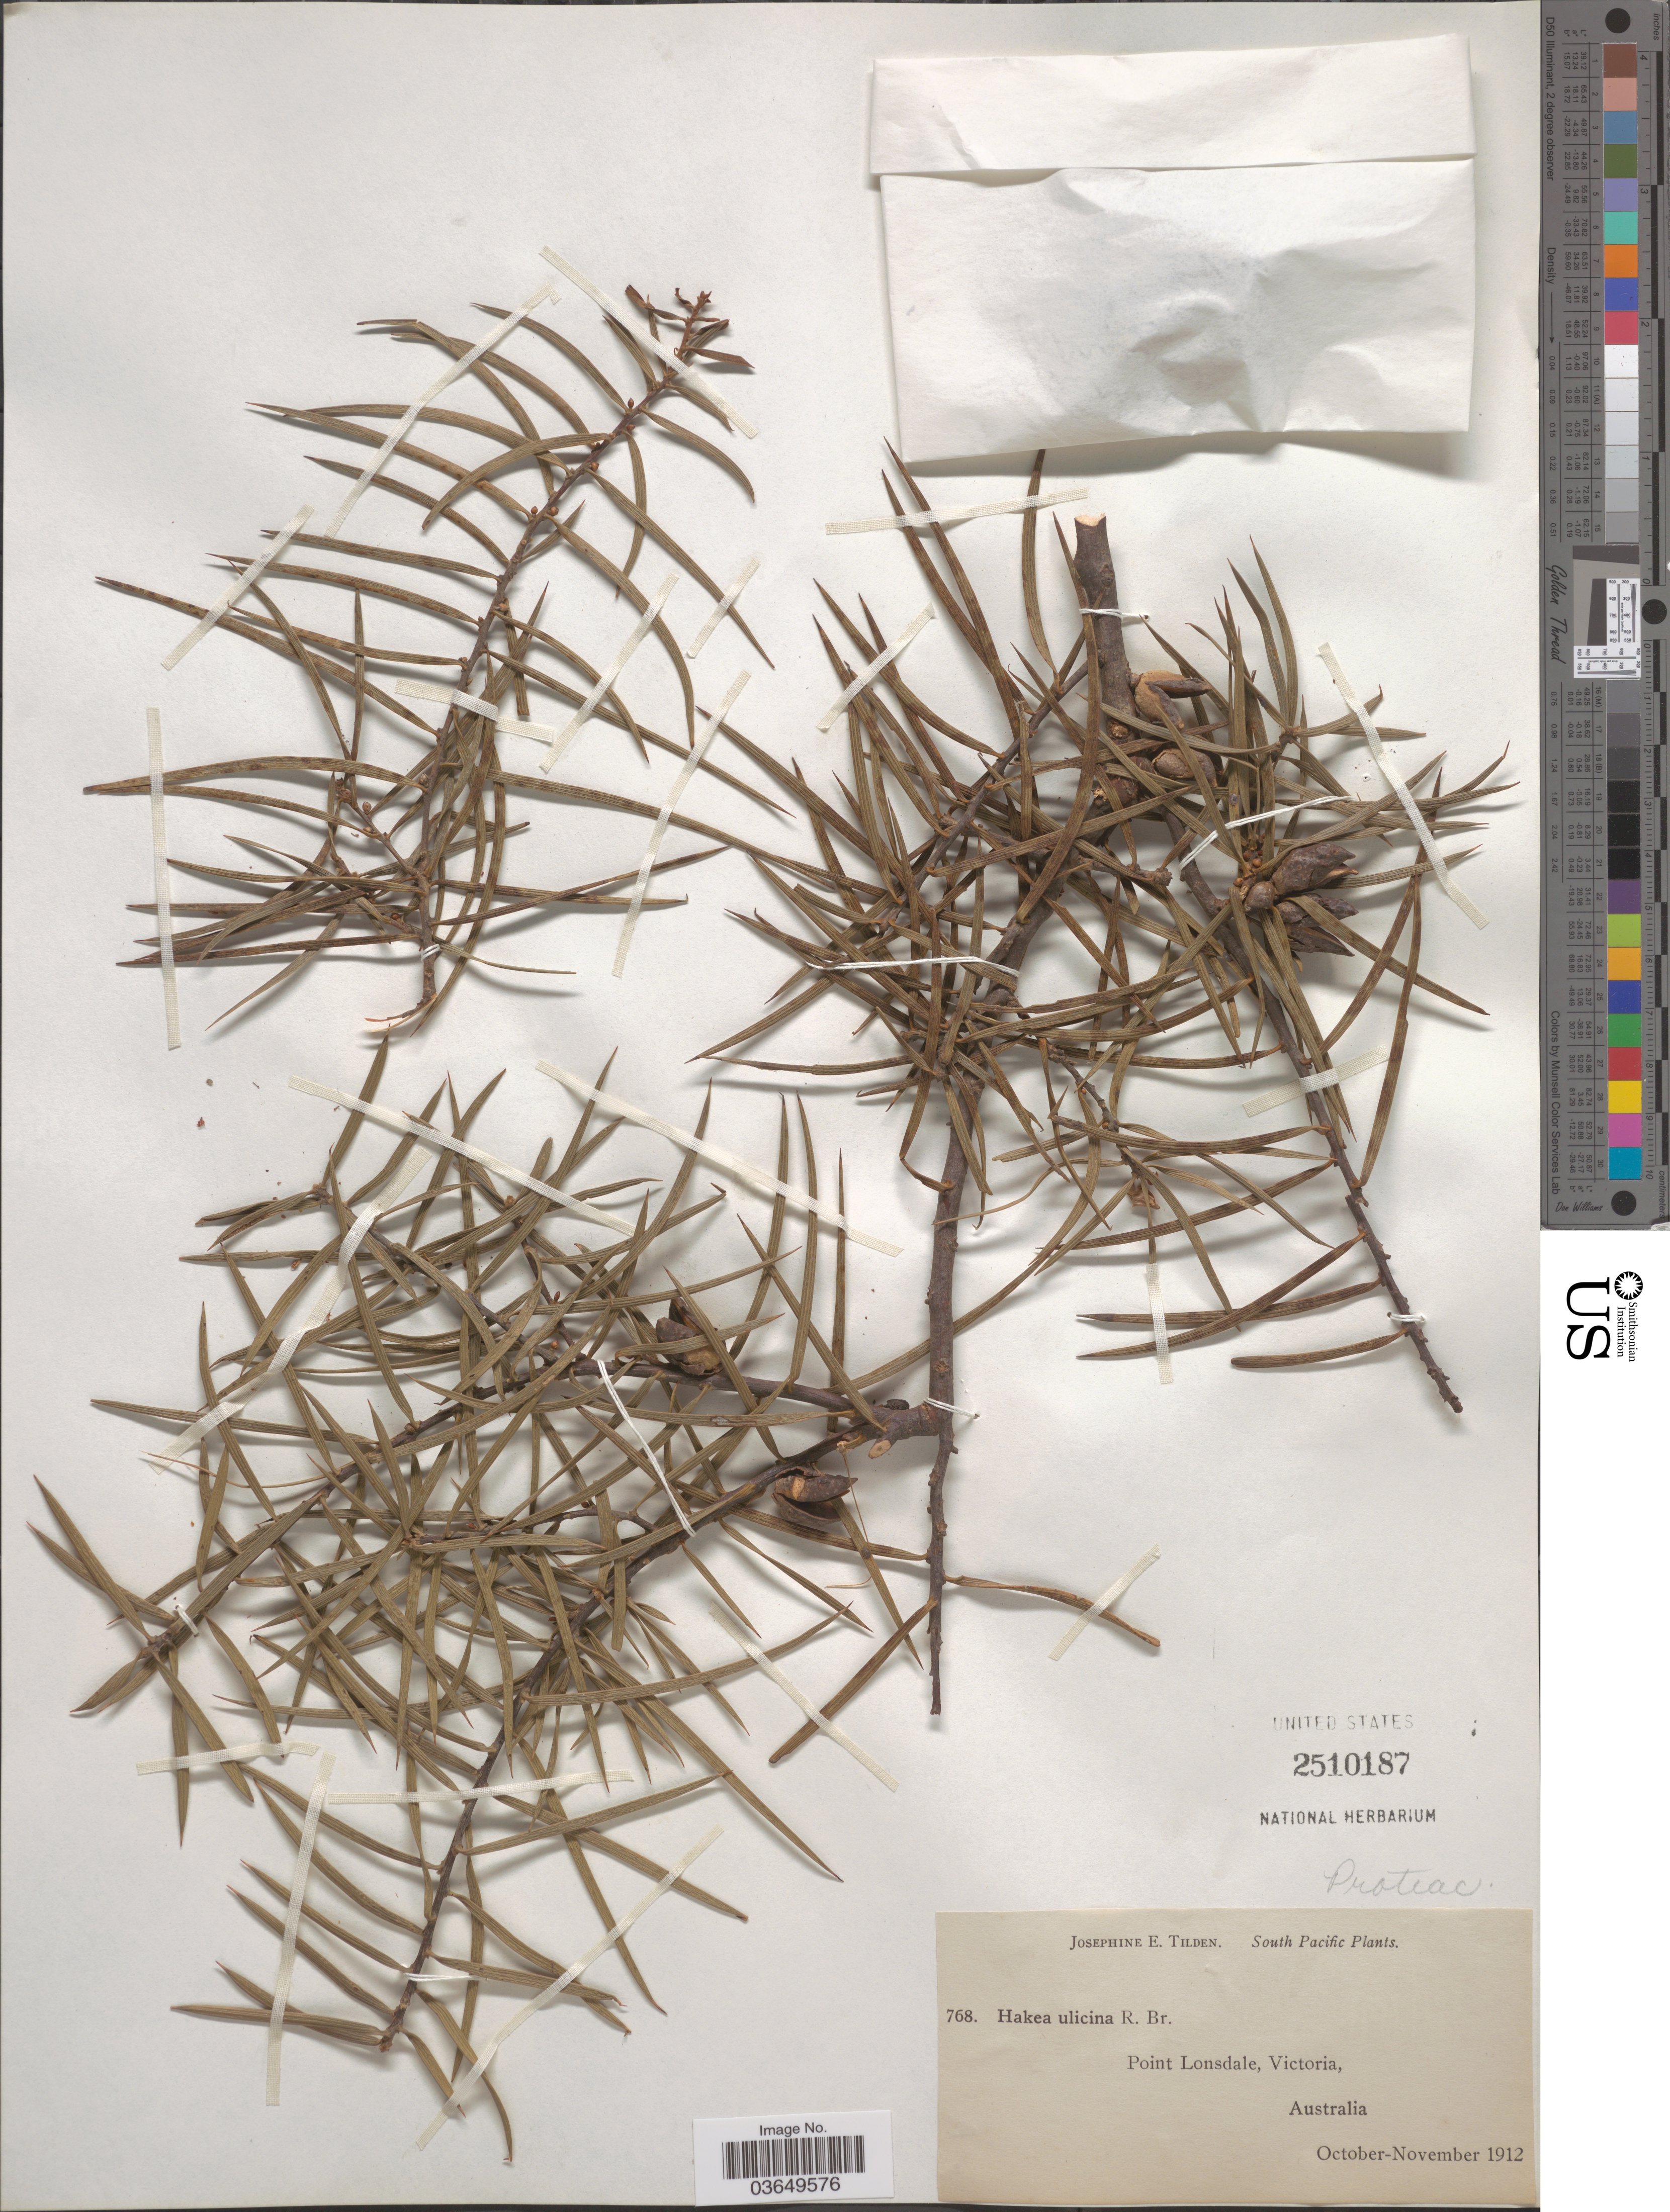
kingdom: Plantae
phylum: Tracheophyta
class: Magnoliopsida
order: Proteales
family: Proteaceae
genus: Hakea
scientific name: Hakea ulicina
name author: R. Br.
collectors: J. E. Tilden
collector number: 768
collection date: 1912-10/1912-11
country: Australia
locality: South Pacific. Point Lonsdale, Victoria.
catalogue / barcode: US 2510187